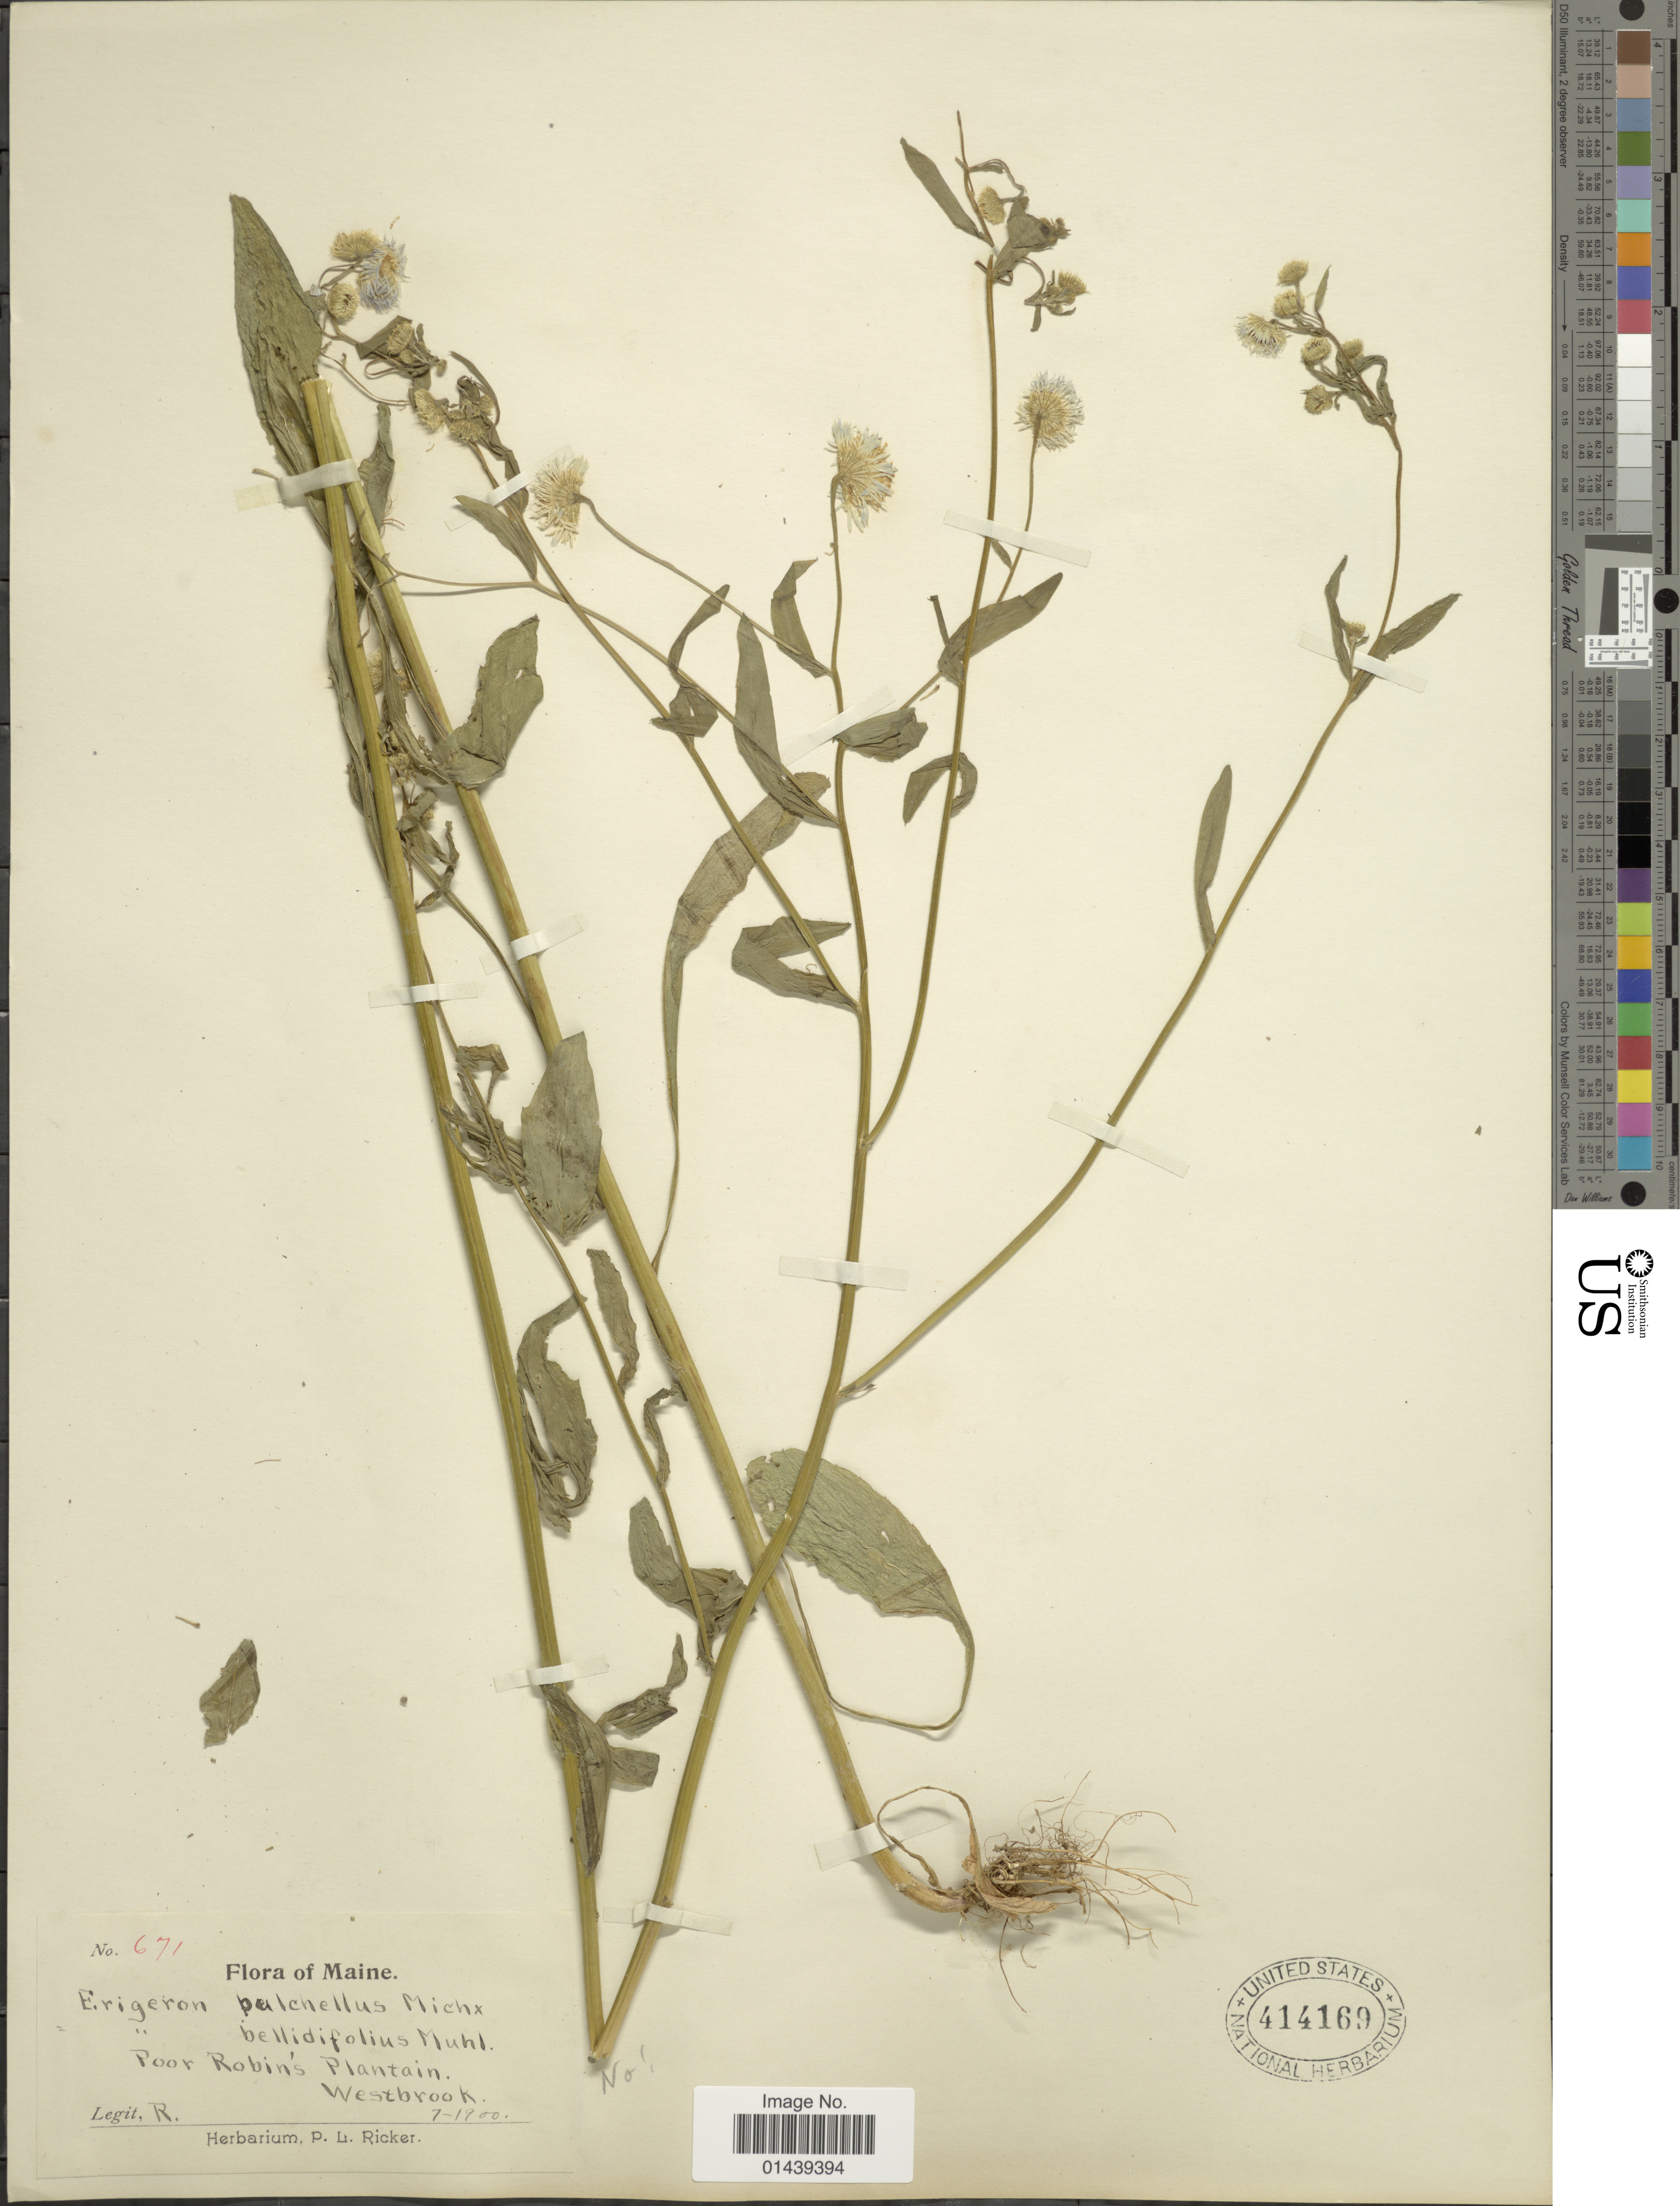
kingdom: Plantae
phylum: Tracheophyta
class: Magnoliopsida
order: Asterales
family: Asteraceae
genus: Erigeron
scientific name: Erigeron pulchellus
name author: Michx.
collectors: P. Ricker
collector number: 671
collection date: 1900-07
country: United States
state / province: Maine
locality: Poor Robin's Plantain. Westbrook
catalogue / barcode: US 414169